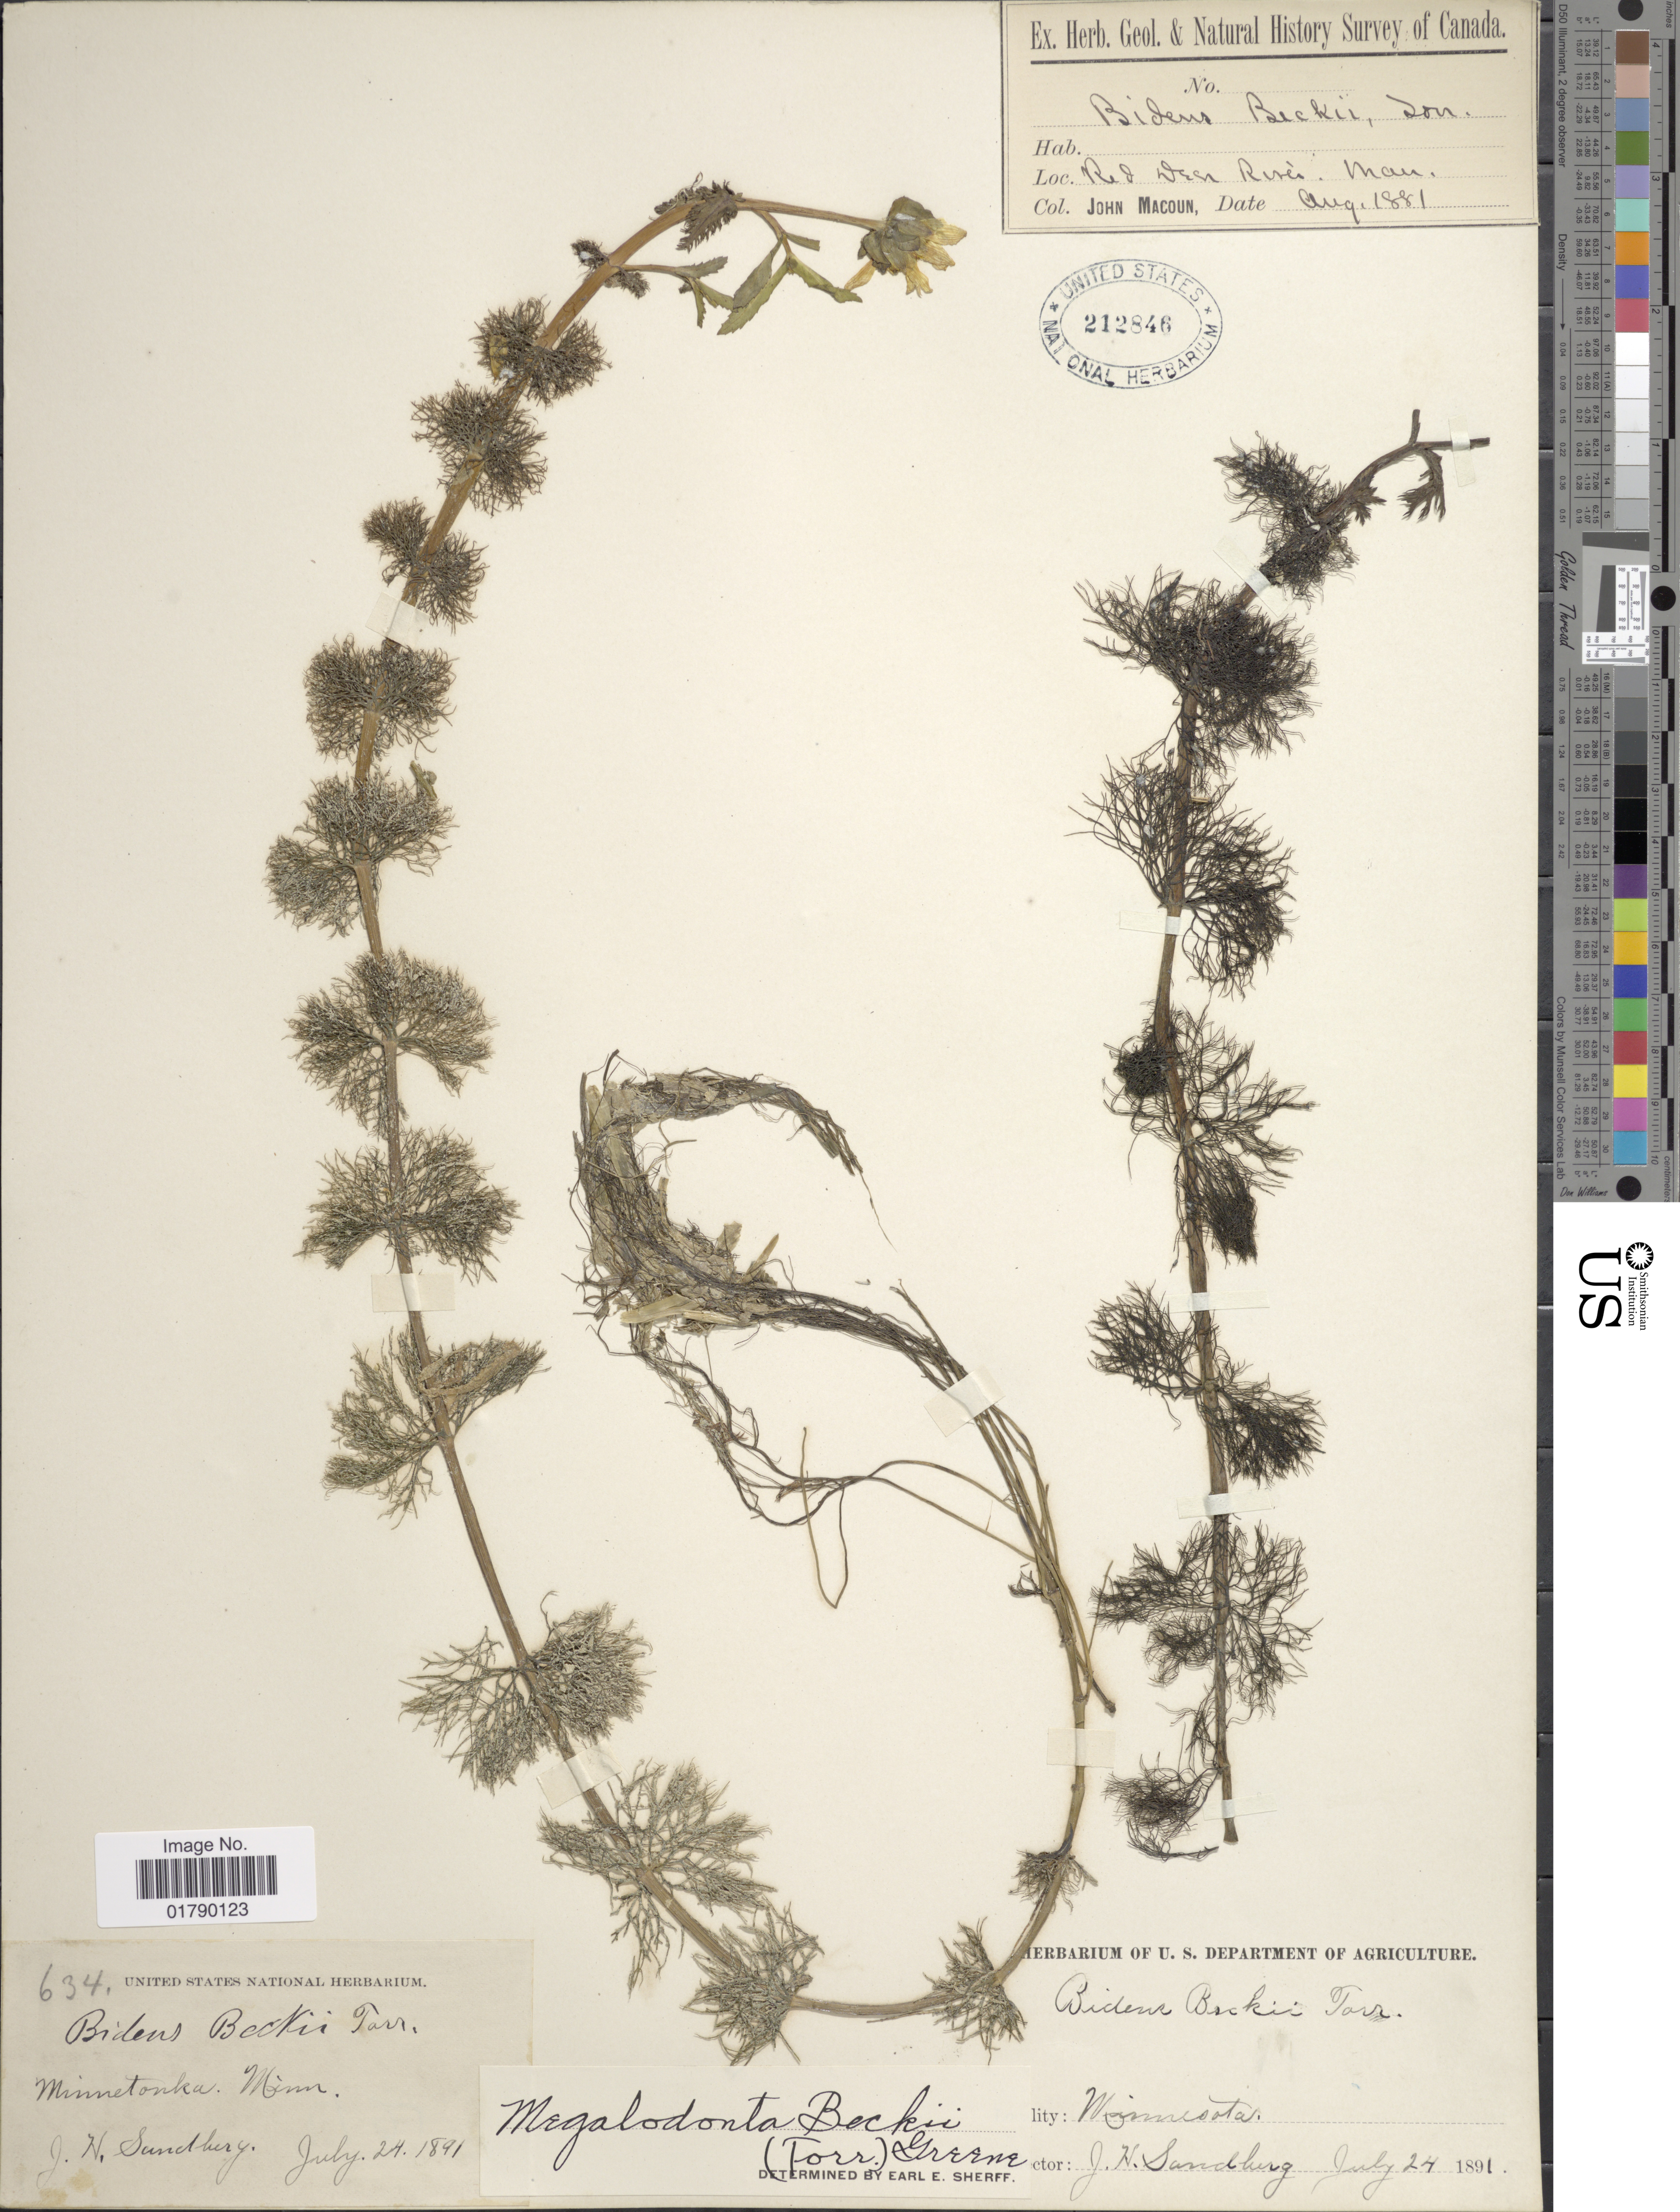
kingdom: Plantae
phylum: Tracheophyta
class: Magnoliopsida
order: Asterales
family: Asteraceae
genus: Megalodonta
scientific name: Megalodonta sp.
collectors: J. Macoun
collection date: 1881-08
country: Canada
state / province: Manitoba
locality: Red Deer River, Man.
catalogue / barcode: US 212846-2